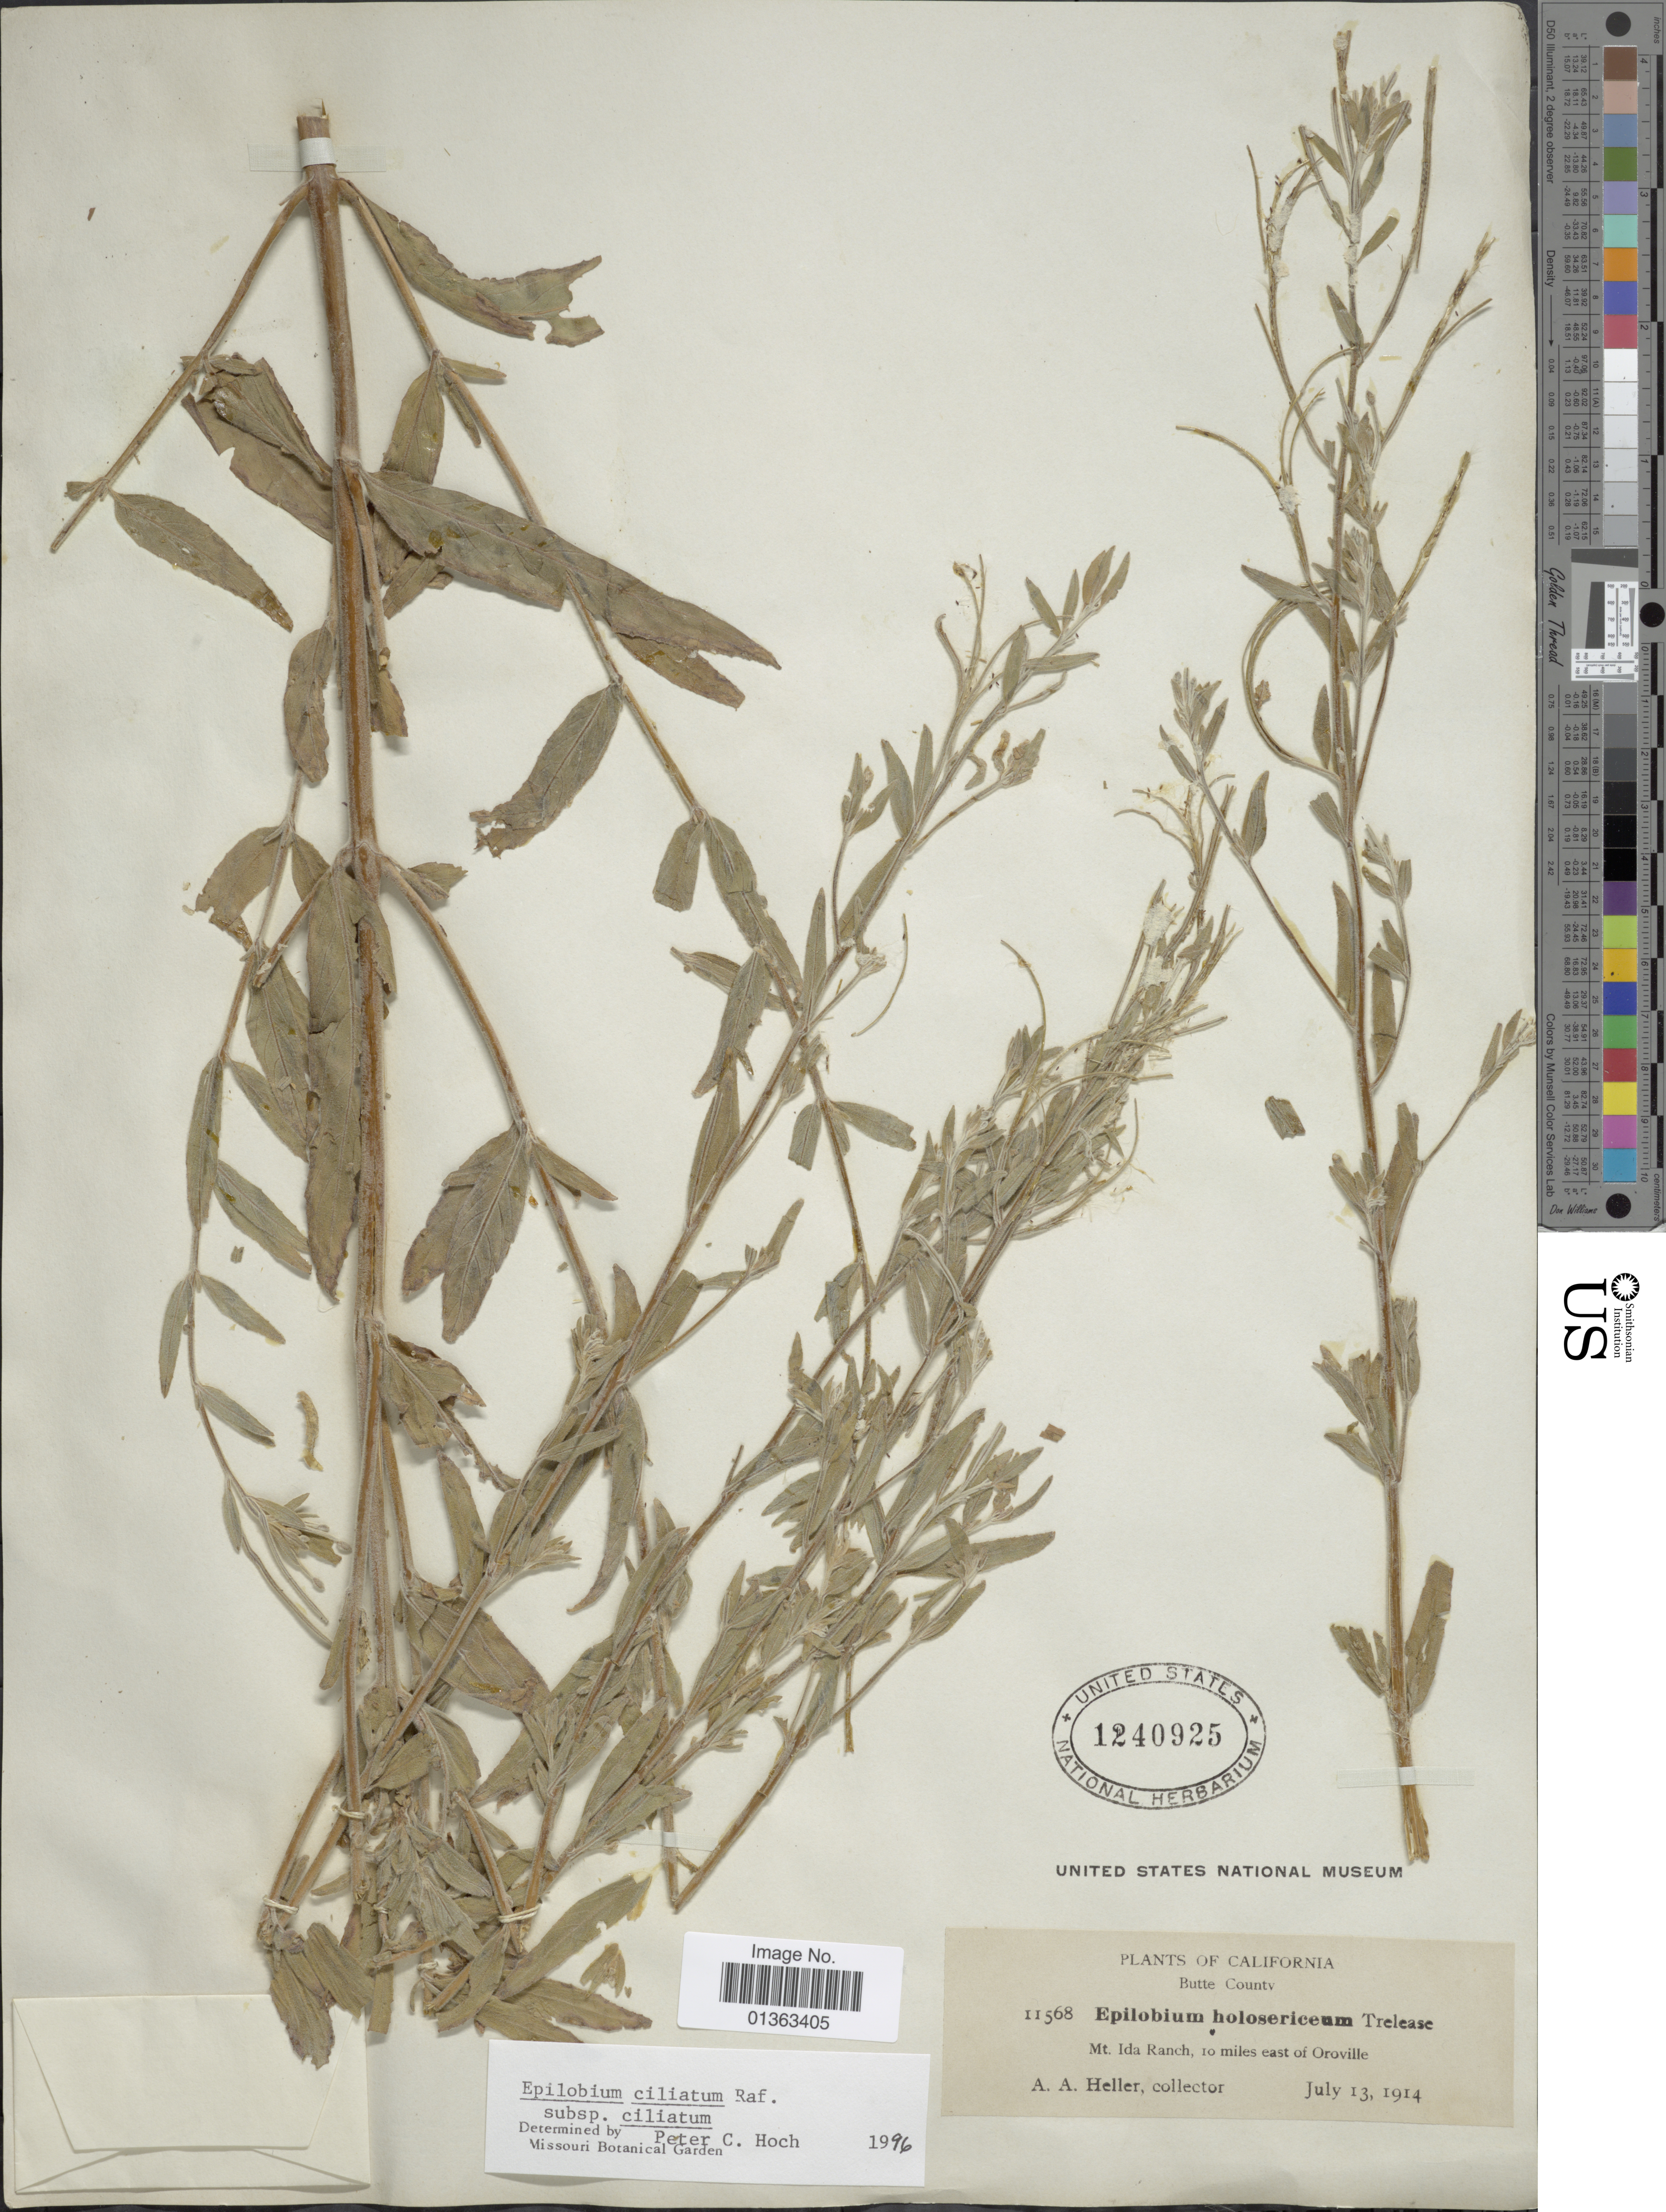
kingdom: Plantae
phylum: Tracheophyta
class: Magnoliopsida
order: Myrtales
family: Onagraceae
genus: Epilobium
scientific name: Epilobium ciliatum subsp. ciliatum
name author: Raf.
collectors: A. A. Heller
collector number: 11568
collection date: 1914-07-13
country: United States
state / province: California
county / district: Butte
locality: Butte County. Mt. Ida Ranch, 10 miles east of Oroville.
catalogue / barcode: US 1240925